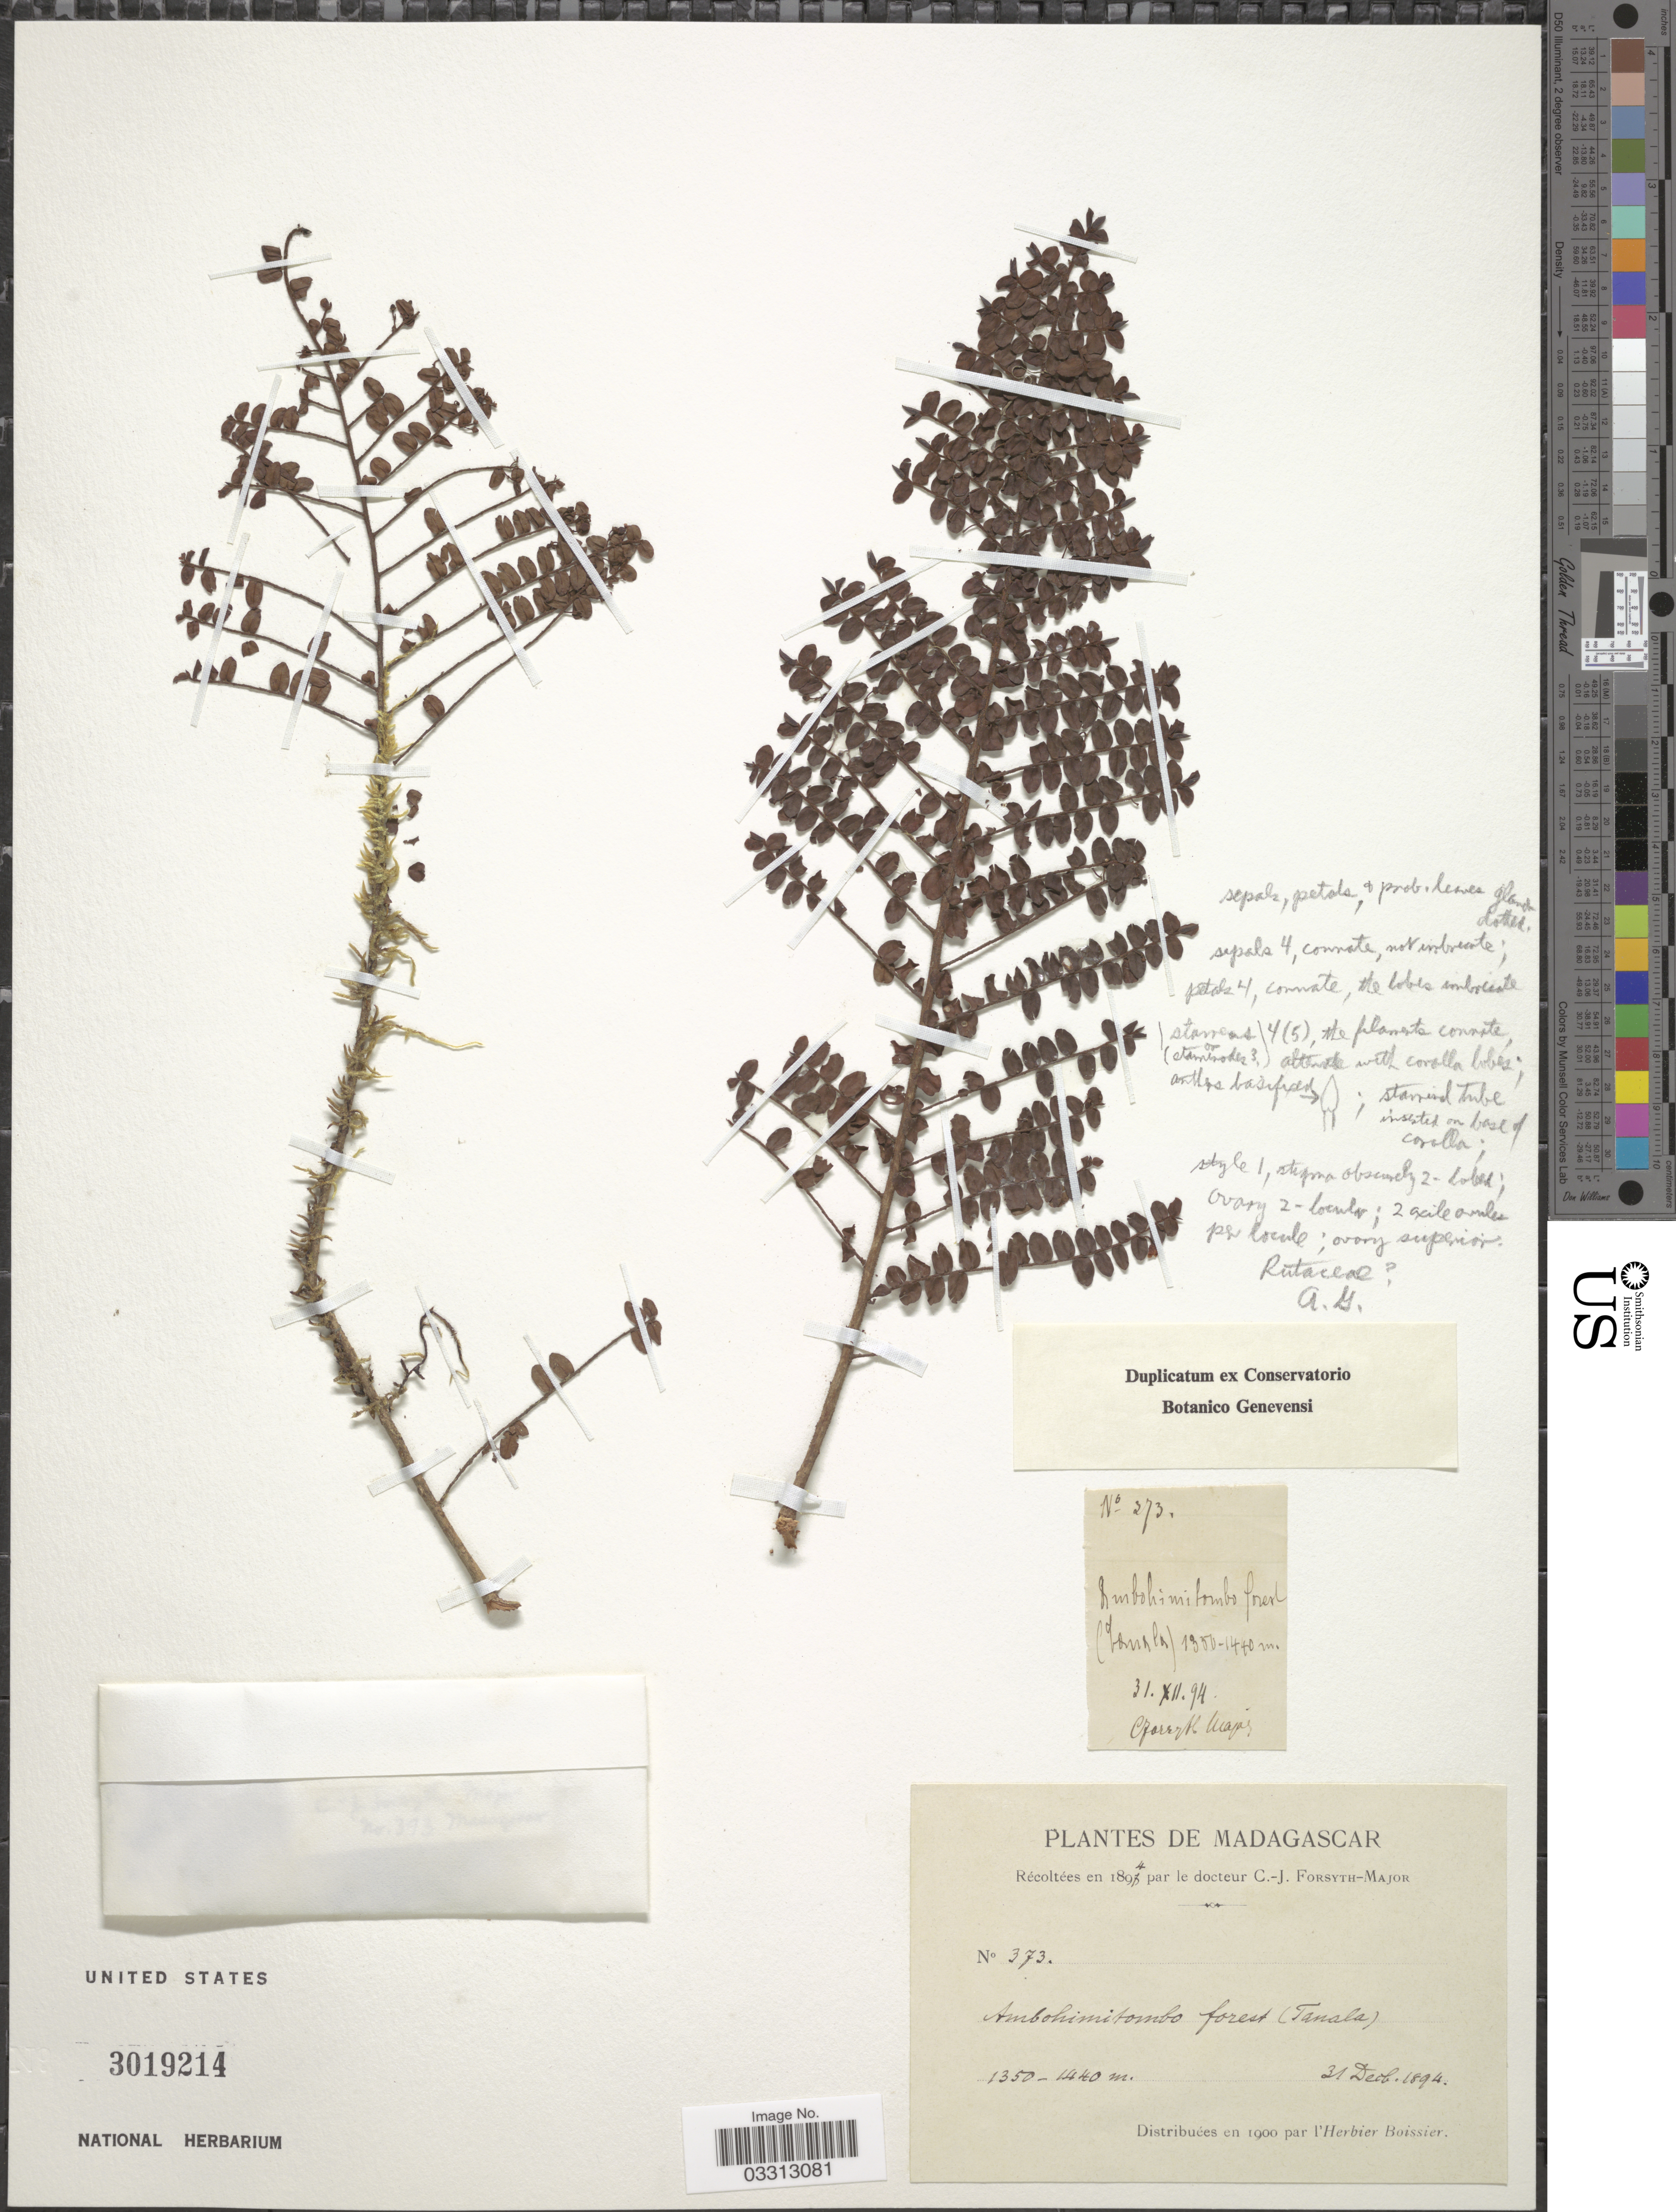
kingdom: Plantae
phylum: Tracheophyta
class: Magnoliopsida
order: Sapindales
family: Rutaceae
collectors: C. Forsyth-Major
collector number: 273/373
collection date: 1894-12-31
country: Madagascar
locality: Ambohimitombo forest (Tanala).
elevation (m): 1350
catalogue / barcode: US 3019214